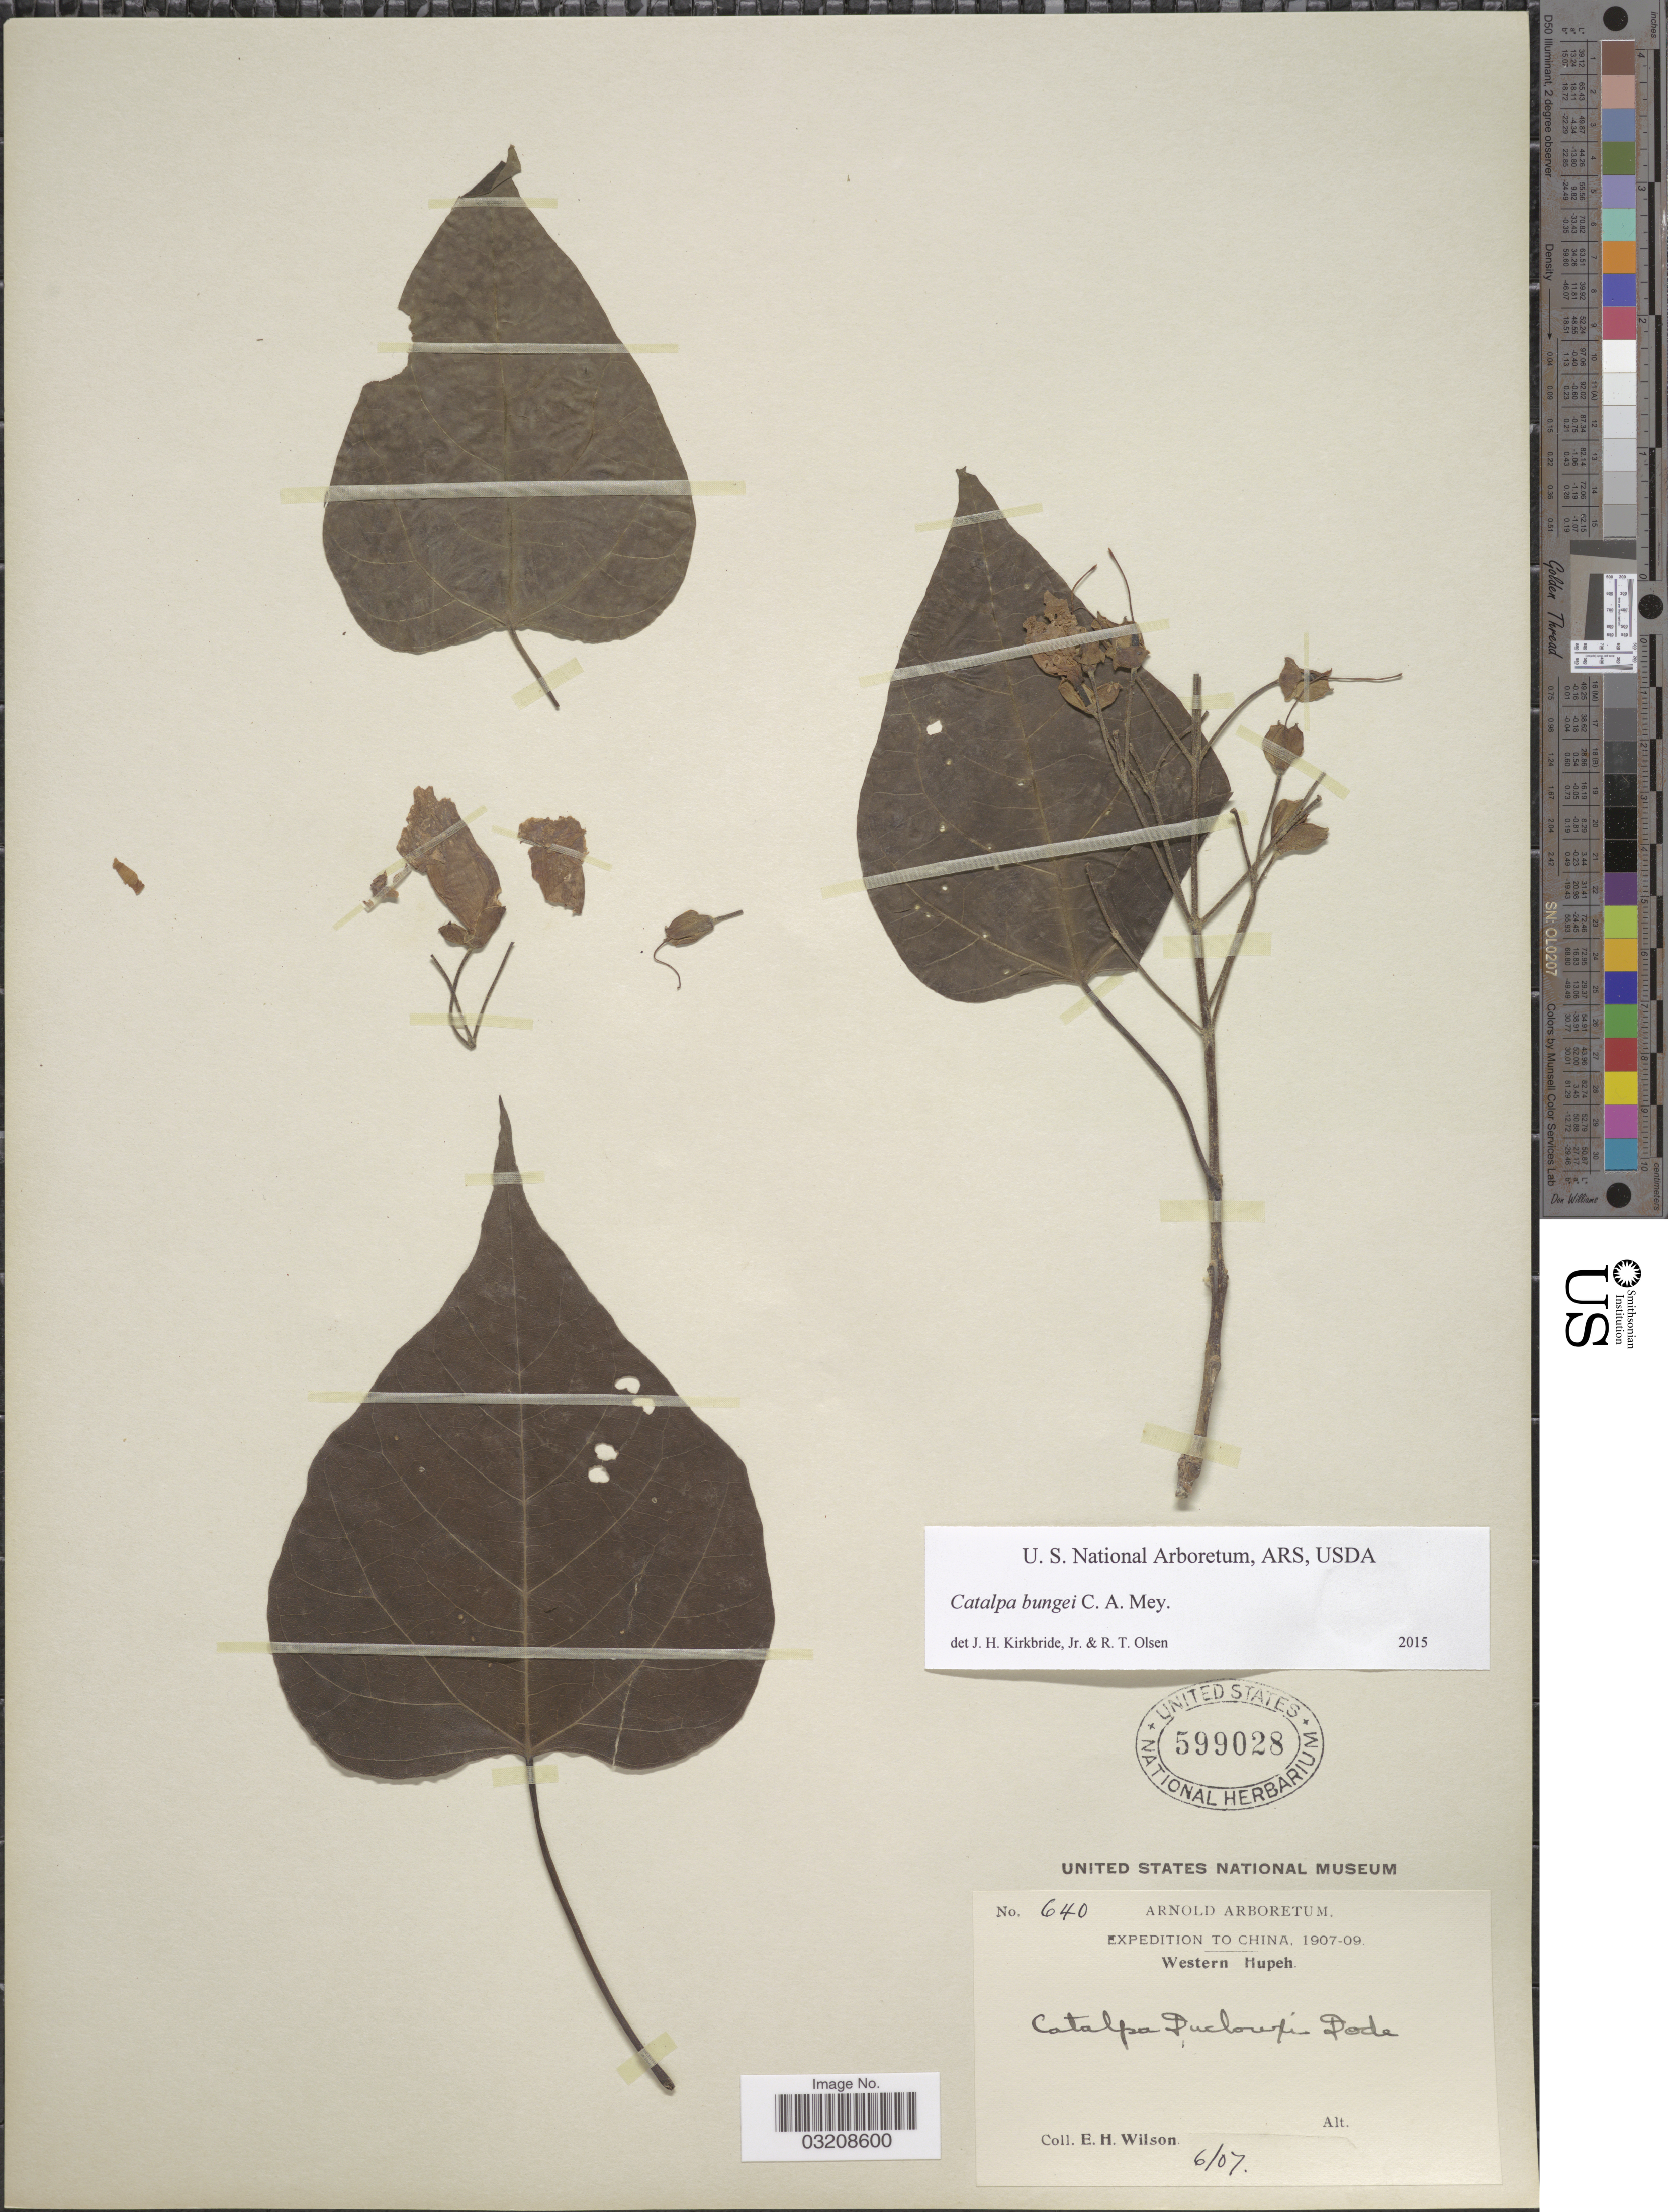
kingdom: Plantae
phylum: Tracheophyta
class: Magnoliopsida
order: Lamiales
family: Bignoniaceae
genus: Catalpa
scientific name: Catalpa bungei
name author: C.A. Mey.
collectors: E. Wilson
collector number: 640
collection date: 1907-06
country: China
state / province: Hubei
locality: Western Hupeh.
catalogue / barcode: US 599028